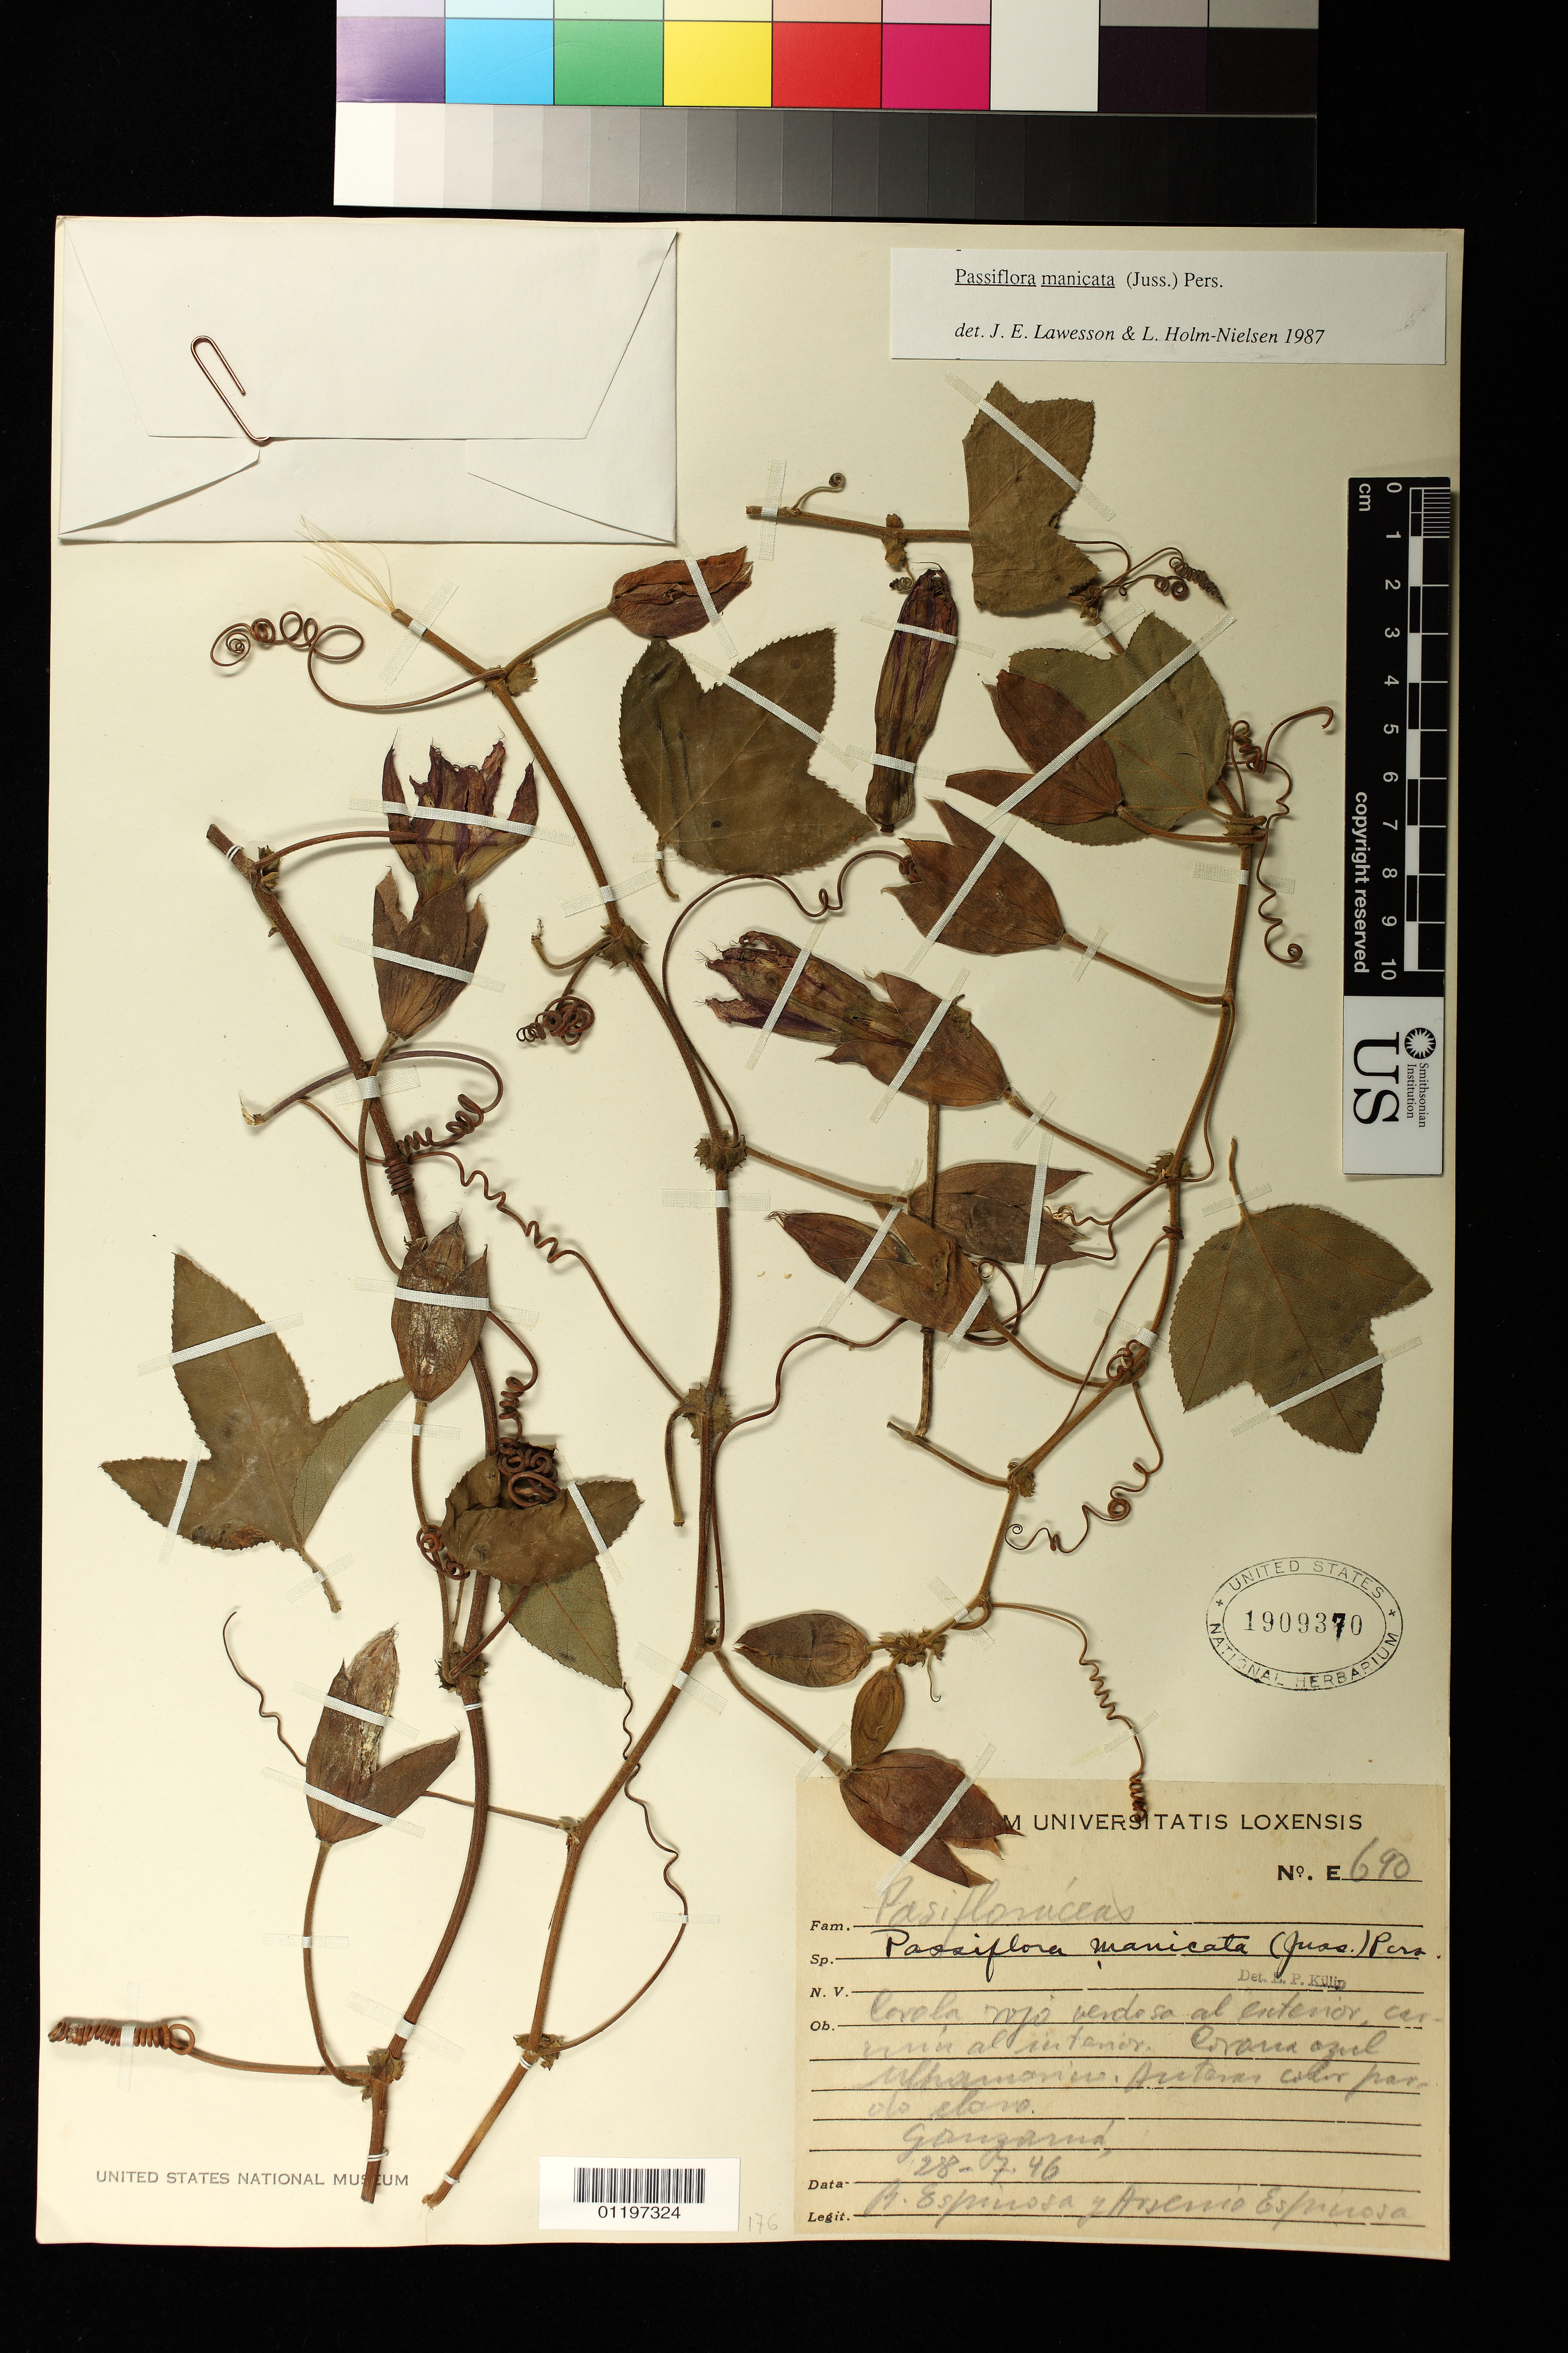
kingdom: Plantae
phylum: Tracheophyta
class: Magnoliopsida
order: Malpighiales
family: Passifloraceae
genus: Passiflora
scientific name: Passiflora manicata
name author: (Juss.) Pers.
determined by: Lawesson, J. E.; Holm-Nielsen, L. B.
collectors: R. Espinosa & A. Espinosa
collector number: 690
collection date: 1946-07-28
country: Ecuador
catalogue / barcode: US 1909370